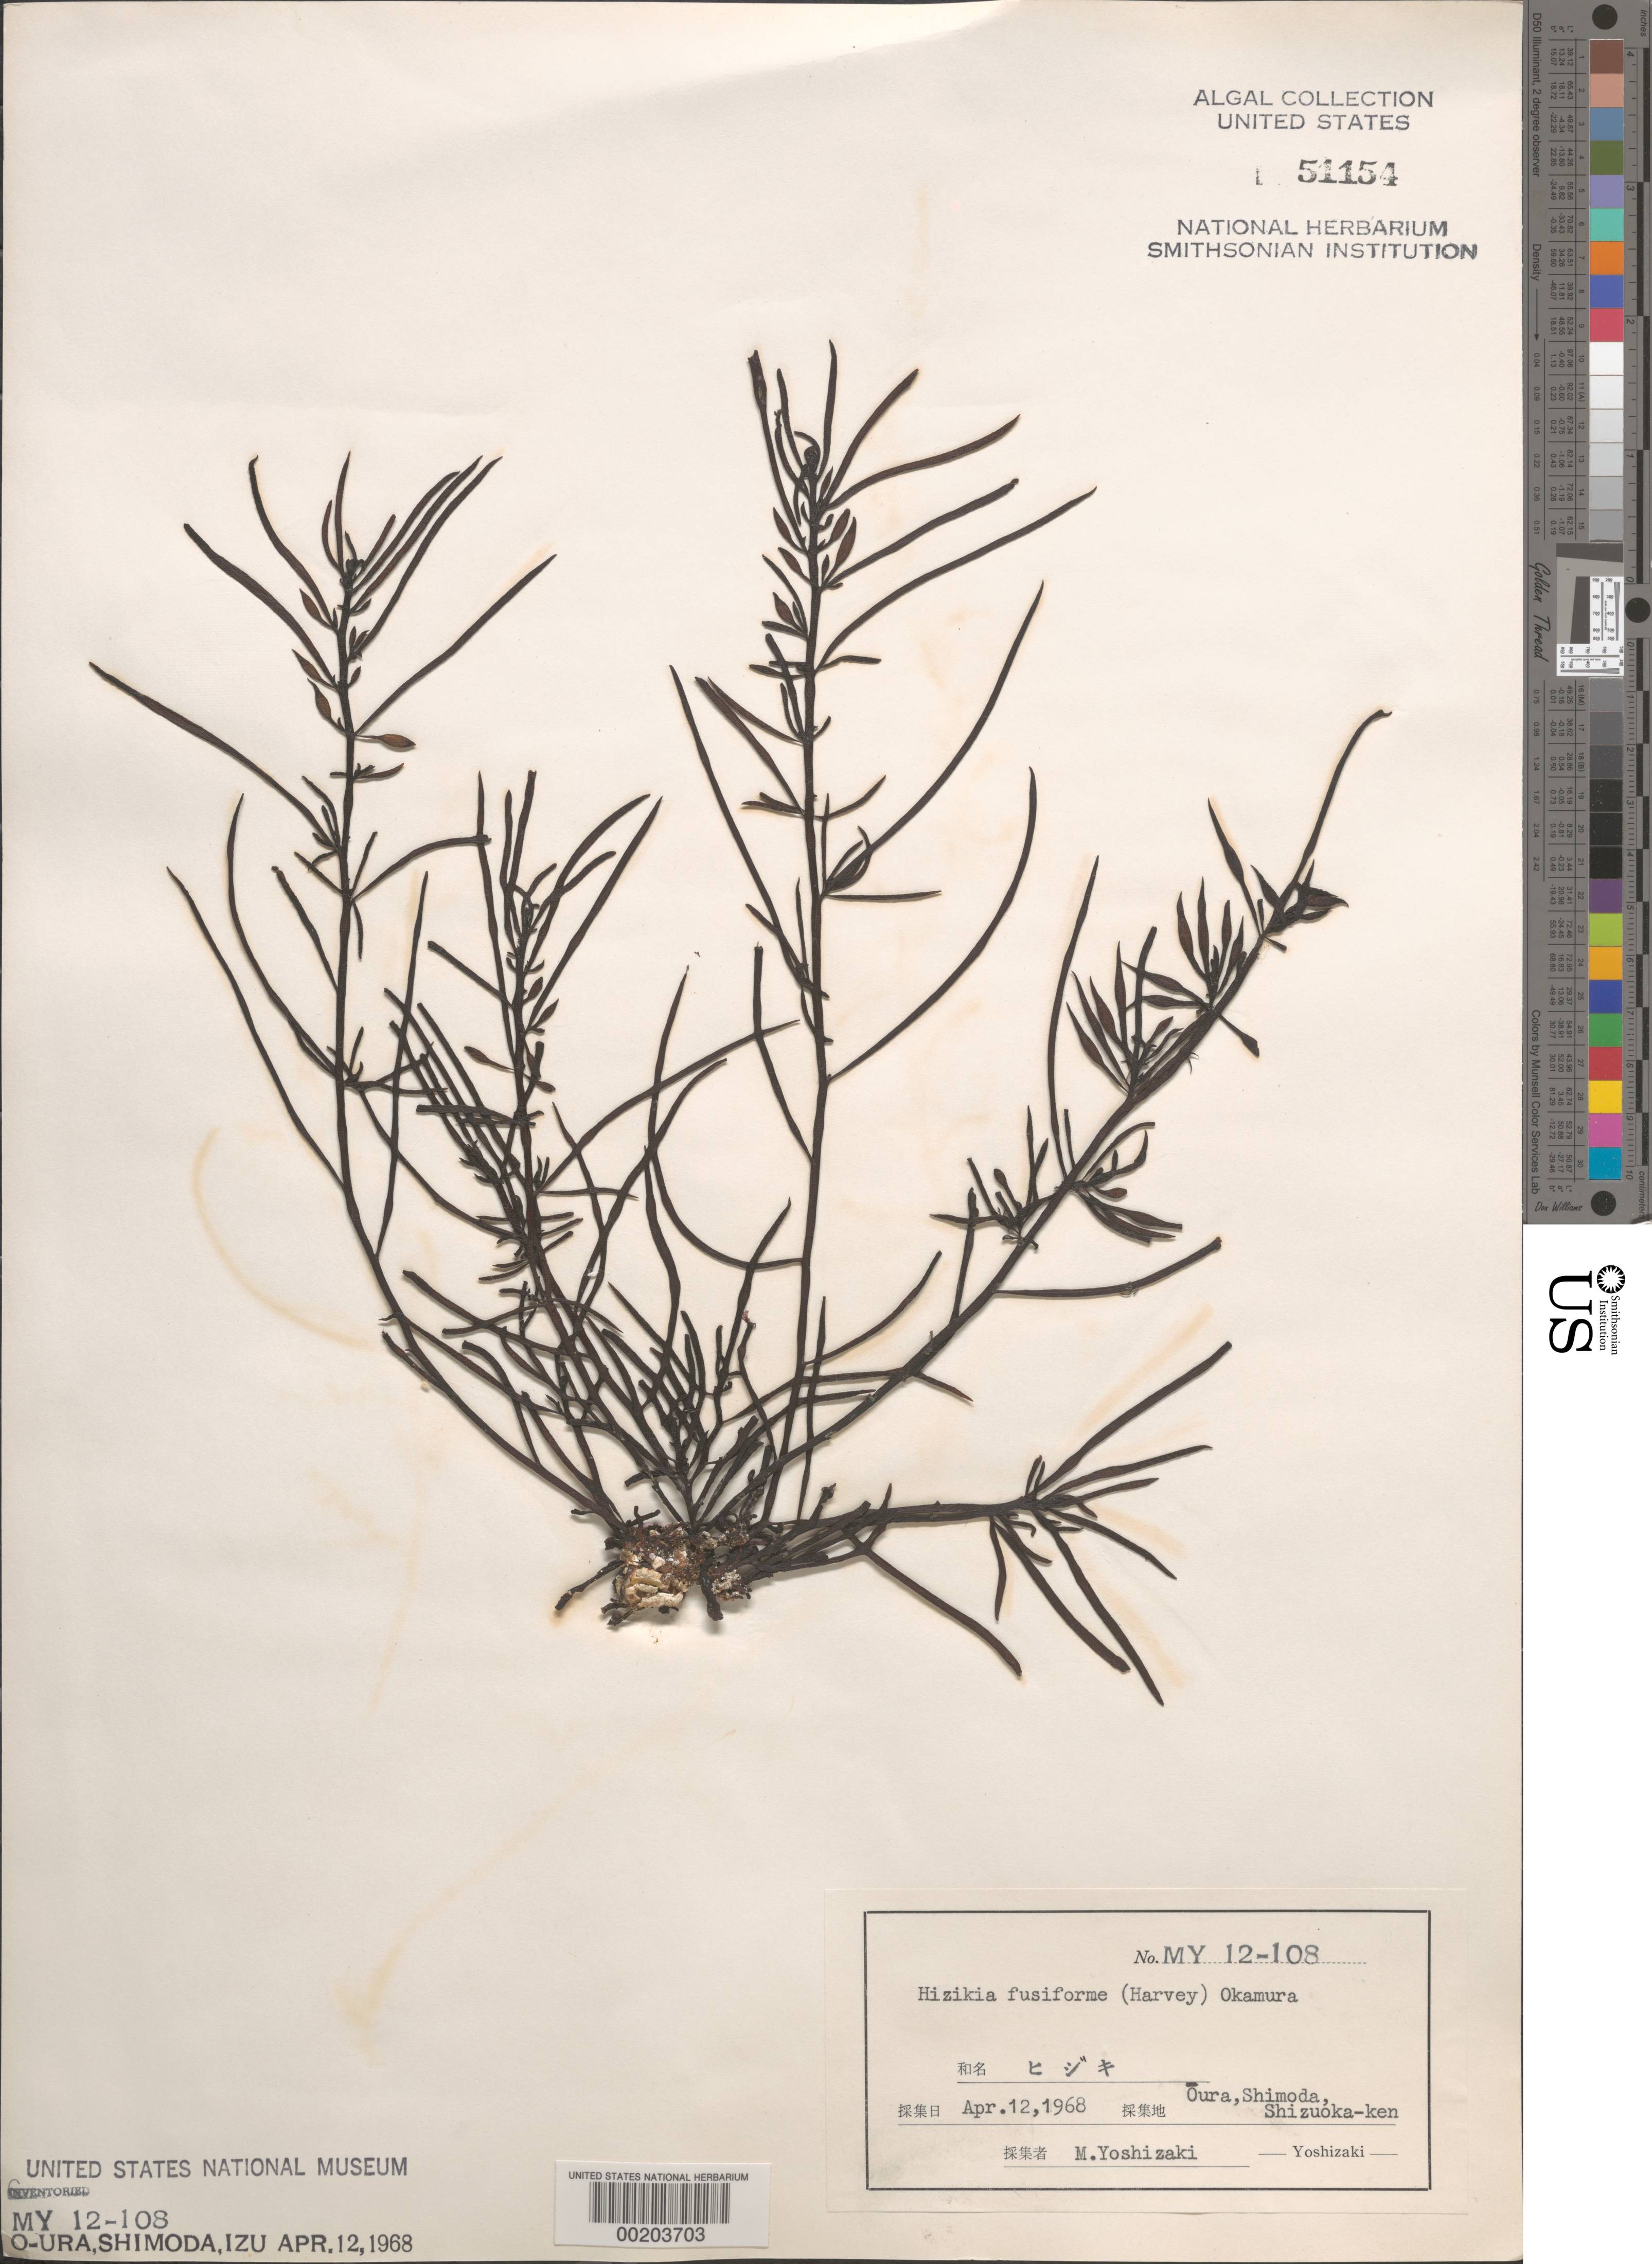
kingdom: Chromista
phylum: Ochrophyta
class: Phaeophyceae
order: Fucales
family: Sargassaceae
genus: Sargassum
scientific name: Sargassum fusiforme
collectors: M. Yoshizaki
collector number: My 12-108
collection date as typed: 12 Apr 1968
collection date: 1968-04-12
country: Japan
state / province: Sizuoka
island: Honshu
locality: Oura, Shimoda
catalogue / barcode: US 51154